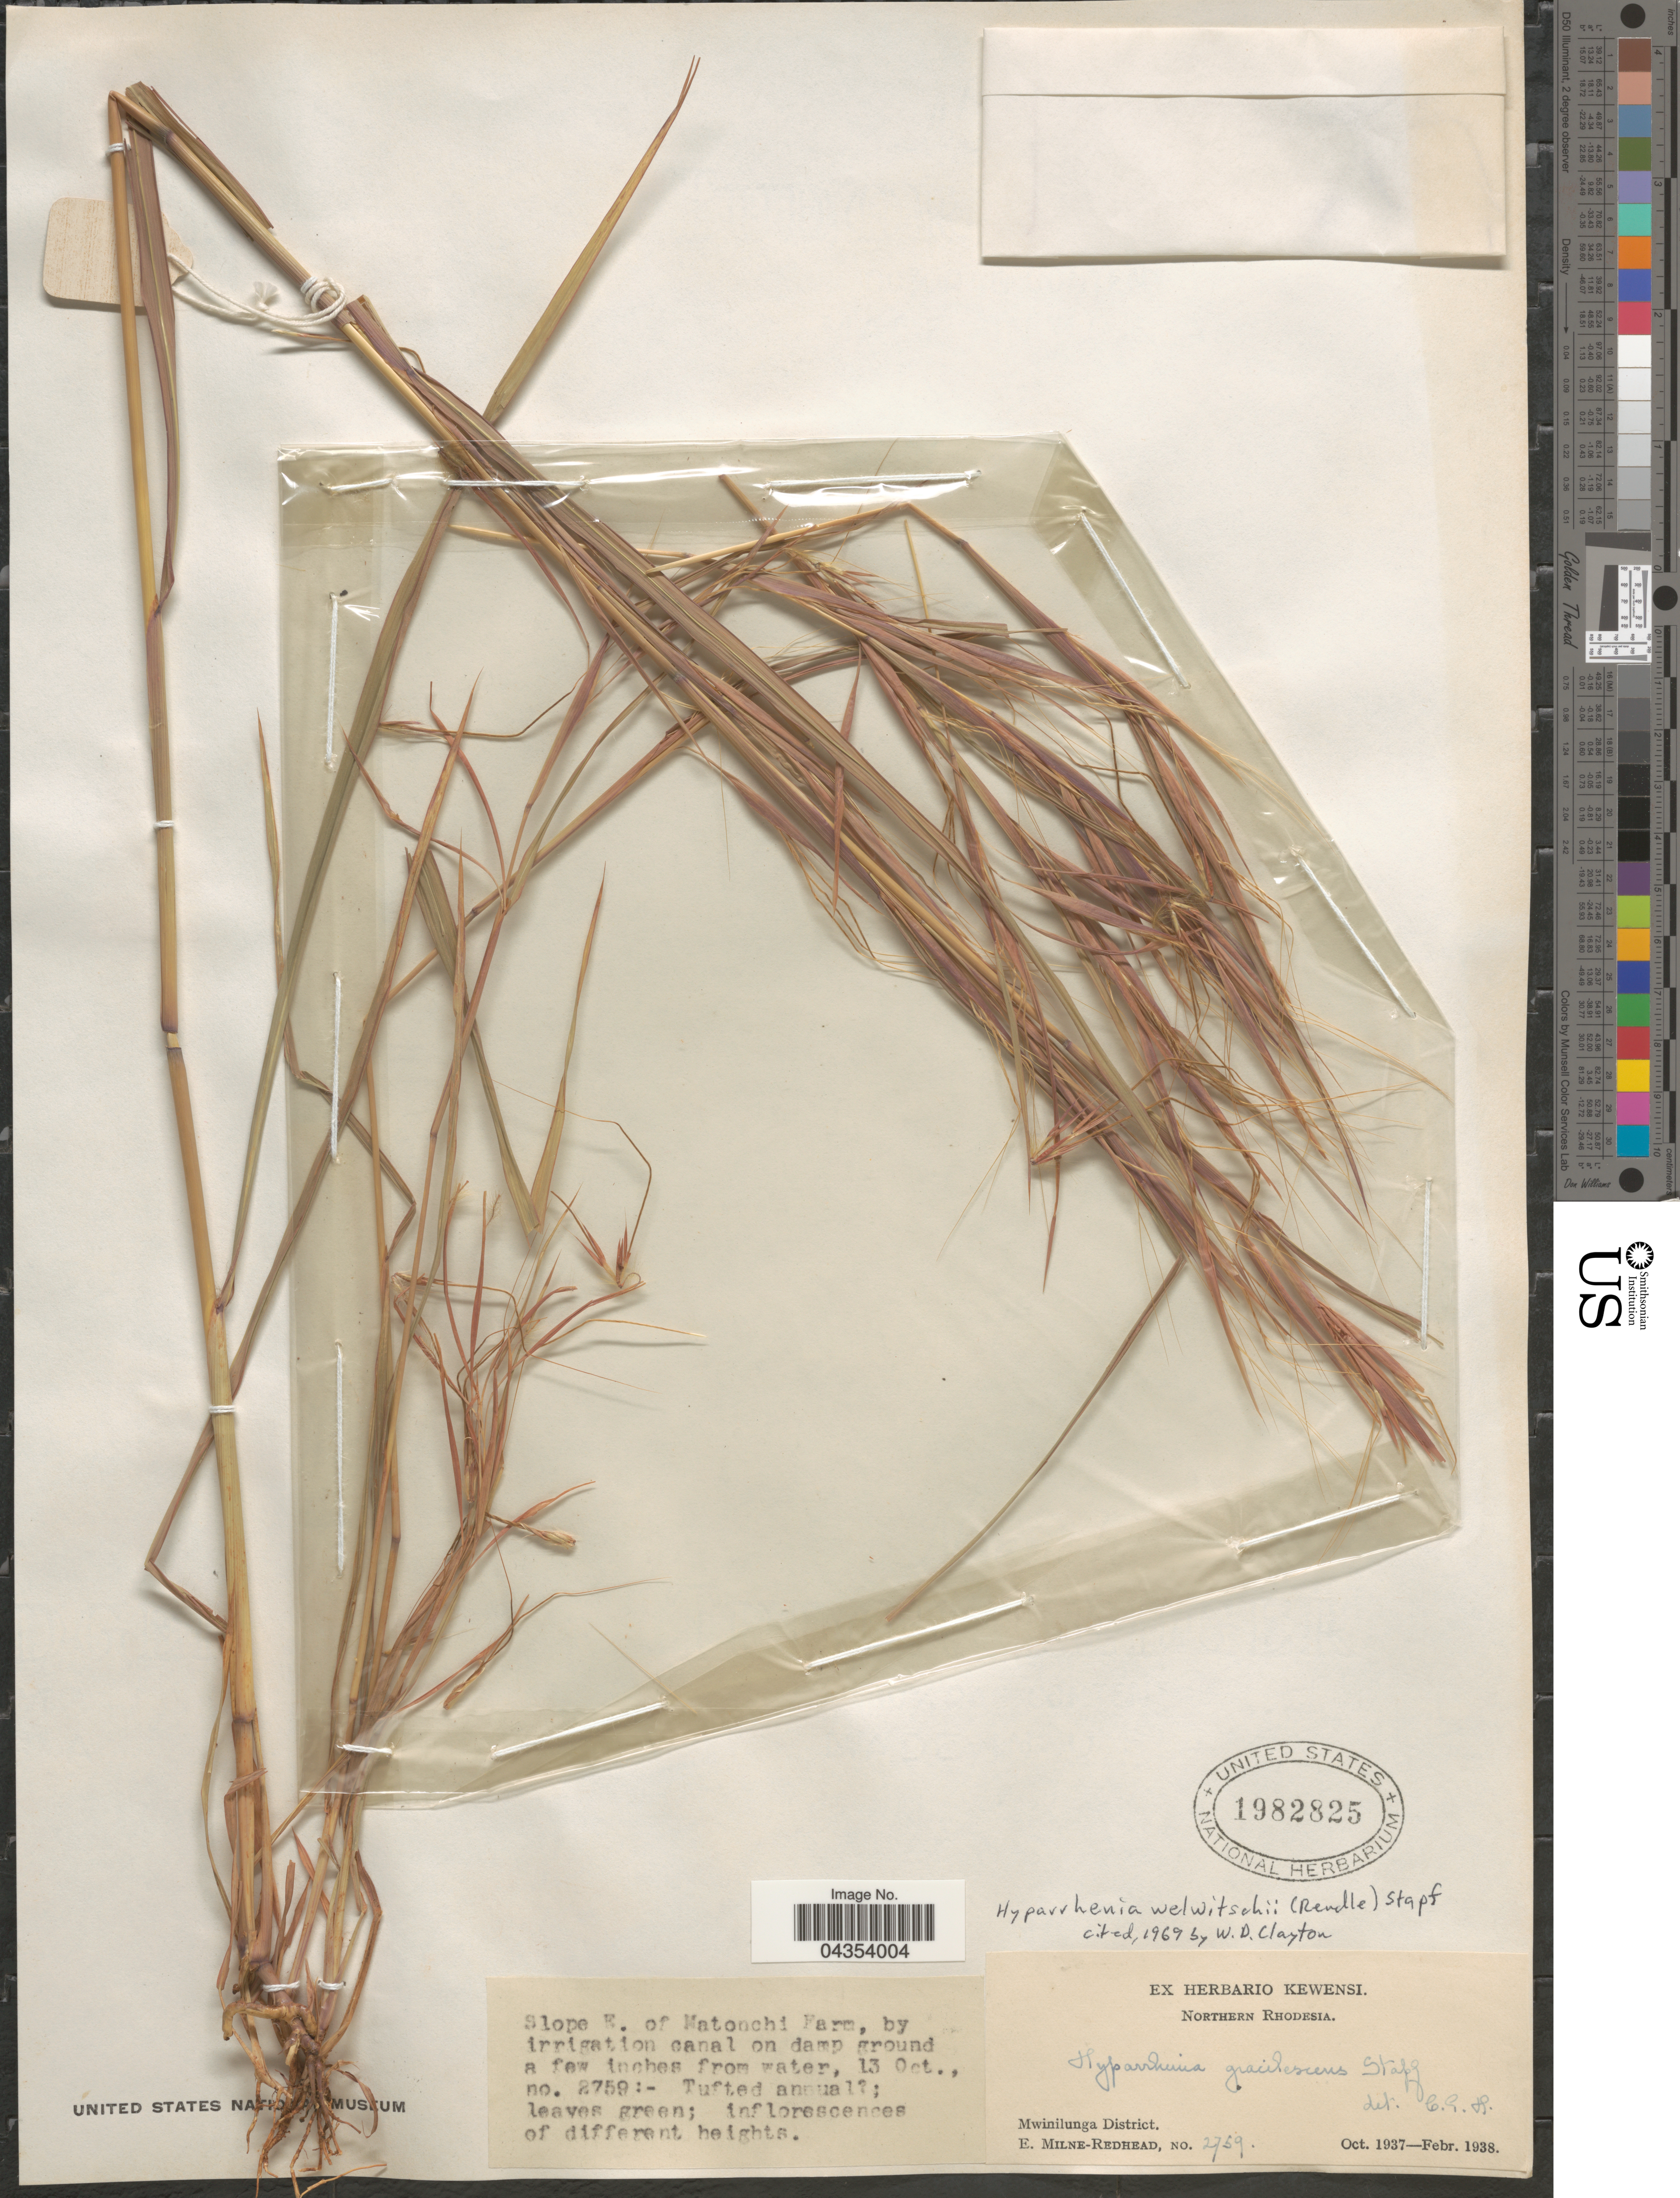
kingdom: Plantae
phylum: Tracheophyta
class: Liliopsida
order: Poales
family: Poaceae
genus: Hyparrhenia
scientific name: Hyparrhenia welwitschii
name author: (Rendle) Stapf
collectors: E. W. Milne-Redhead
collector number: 2759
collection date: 1937-10-13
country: Zambia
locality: Northern Rhodesia. Slope E. of Matonchi Farm, by irrigation anal on damp ground a few inches from water.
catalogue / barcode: US 1982825